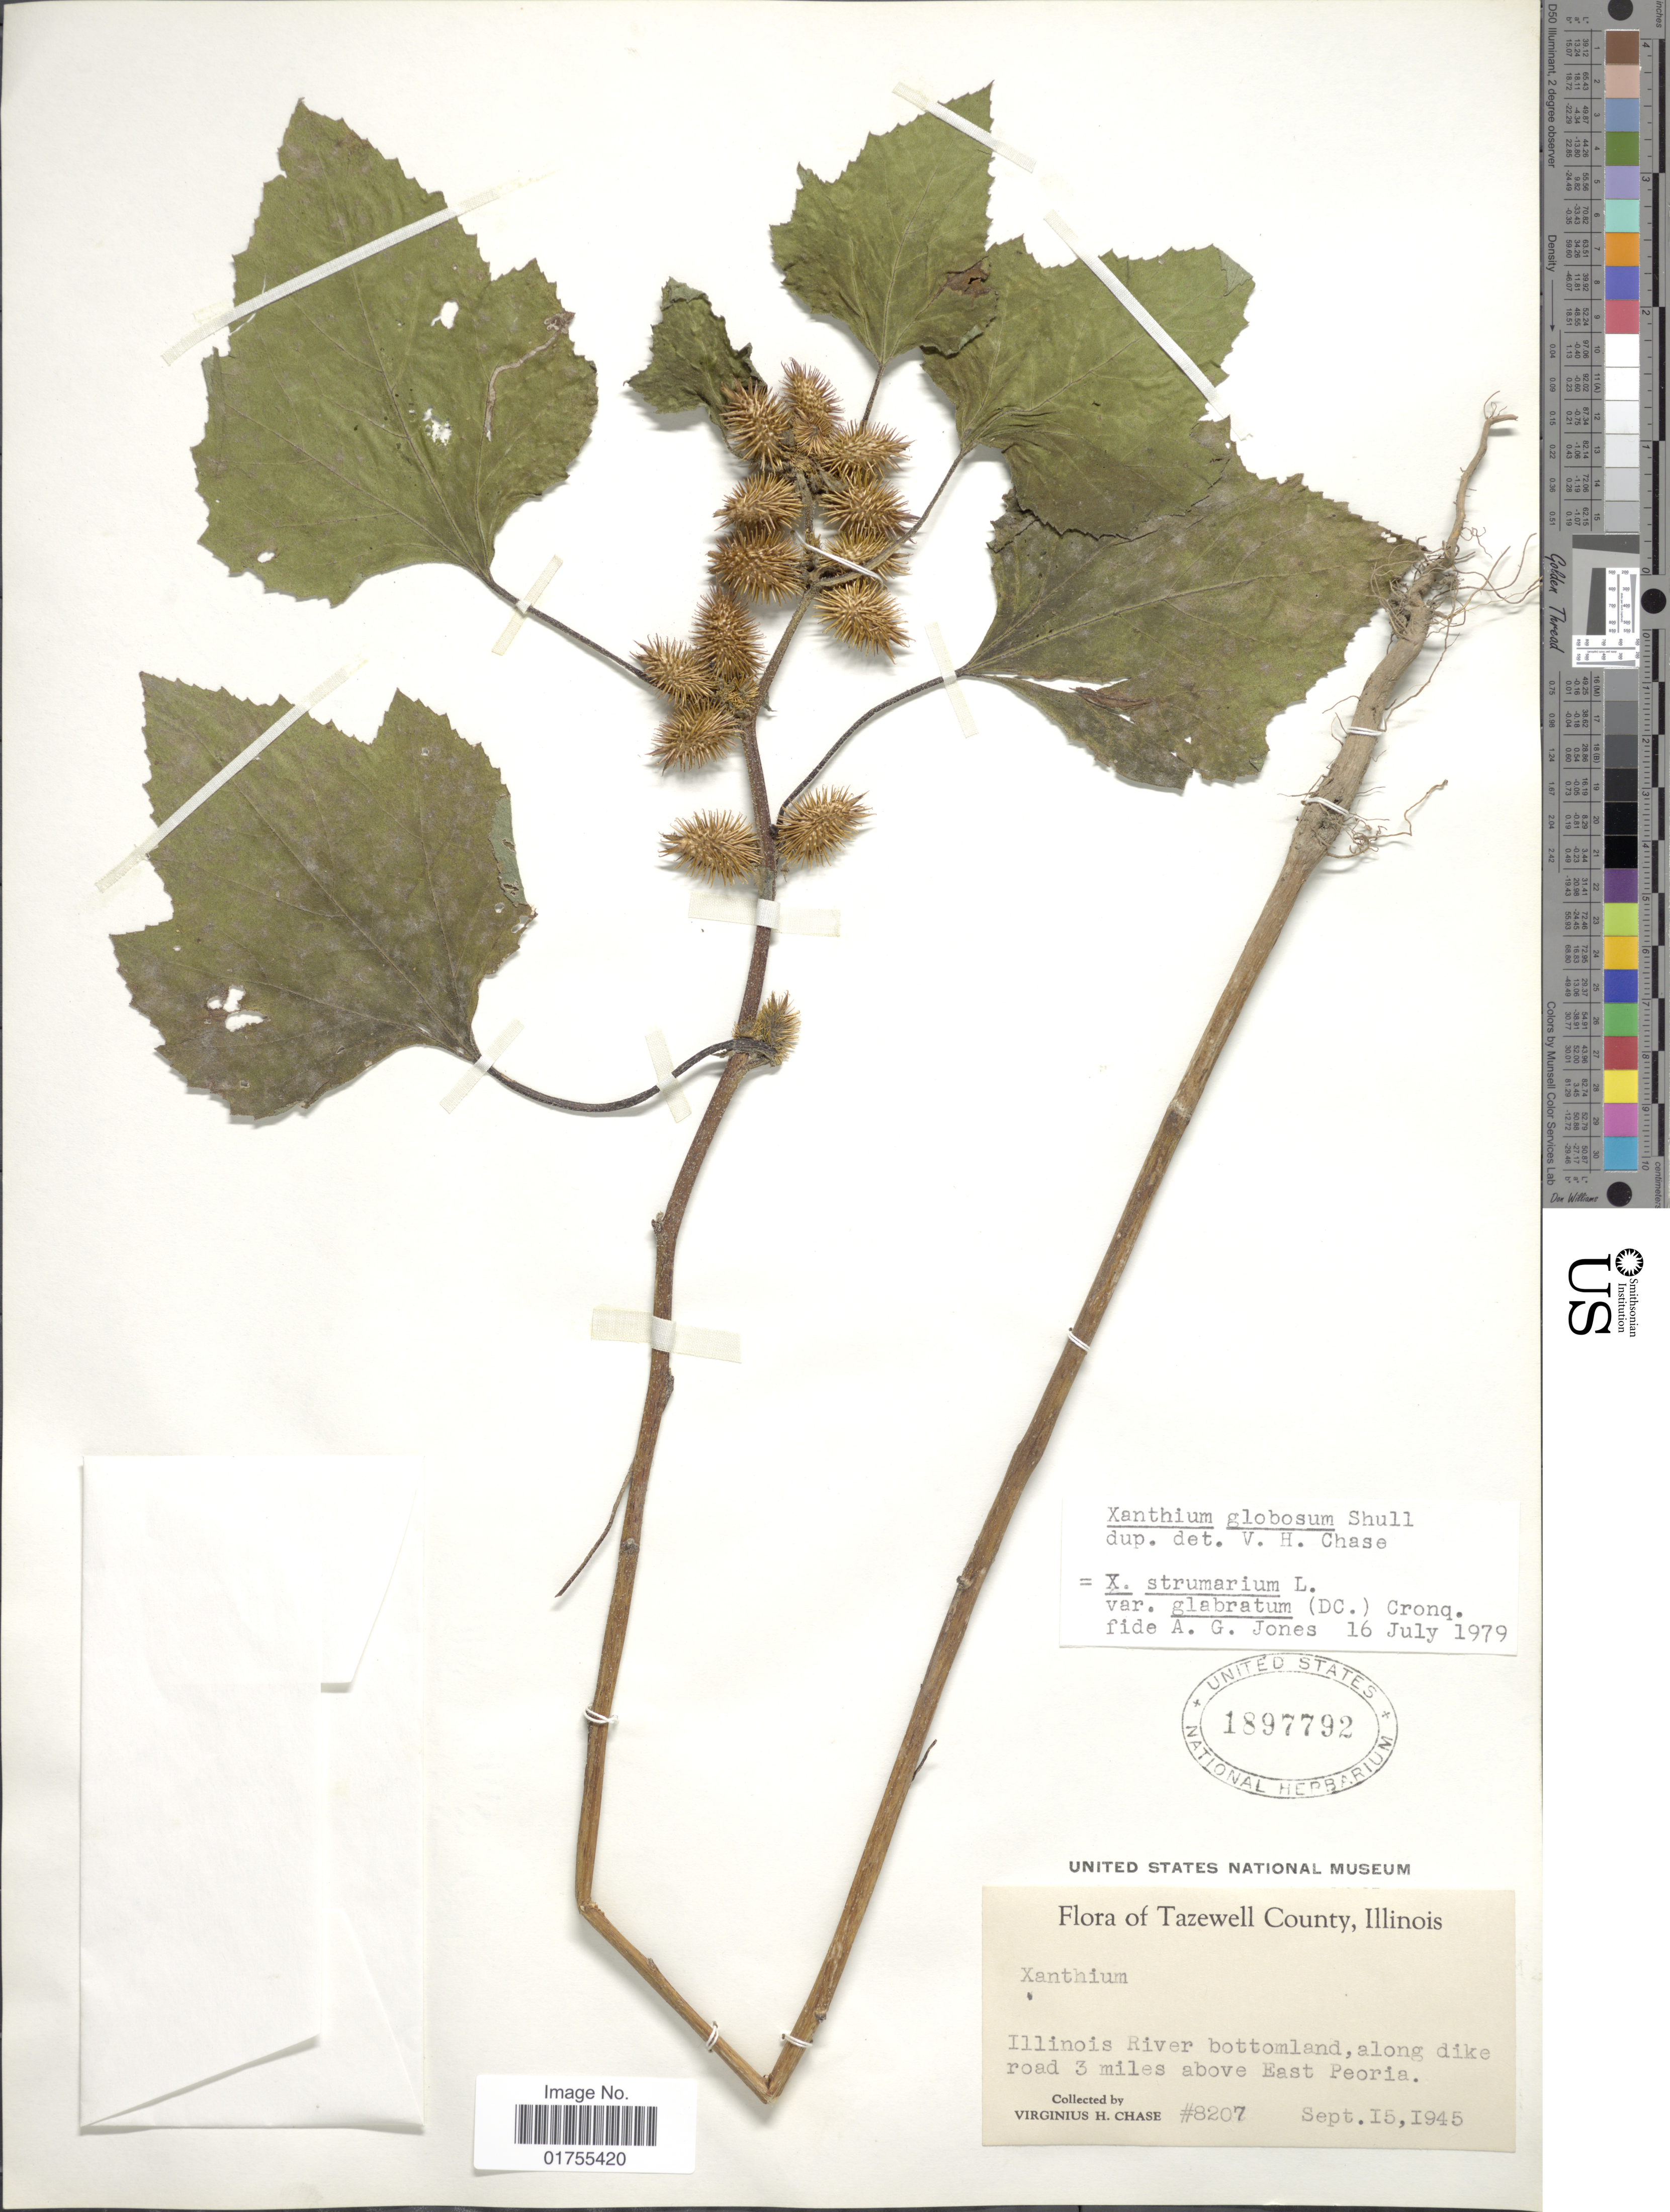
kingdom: Plantae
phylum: Tracheophyta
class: Magnoliopsida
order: Asterales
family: Asteraceae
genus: Xanthium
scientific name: Xanthium strumarium var. glabratum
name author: Mill.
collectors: V. H. Chase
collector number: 8207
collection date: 1945-09-15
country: United States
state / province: Illinois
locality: Tazewell County, Illinois River bottomland, along dike road 3 miles above East Peoria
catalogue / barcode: US 1897792